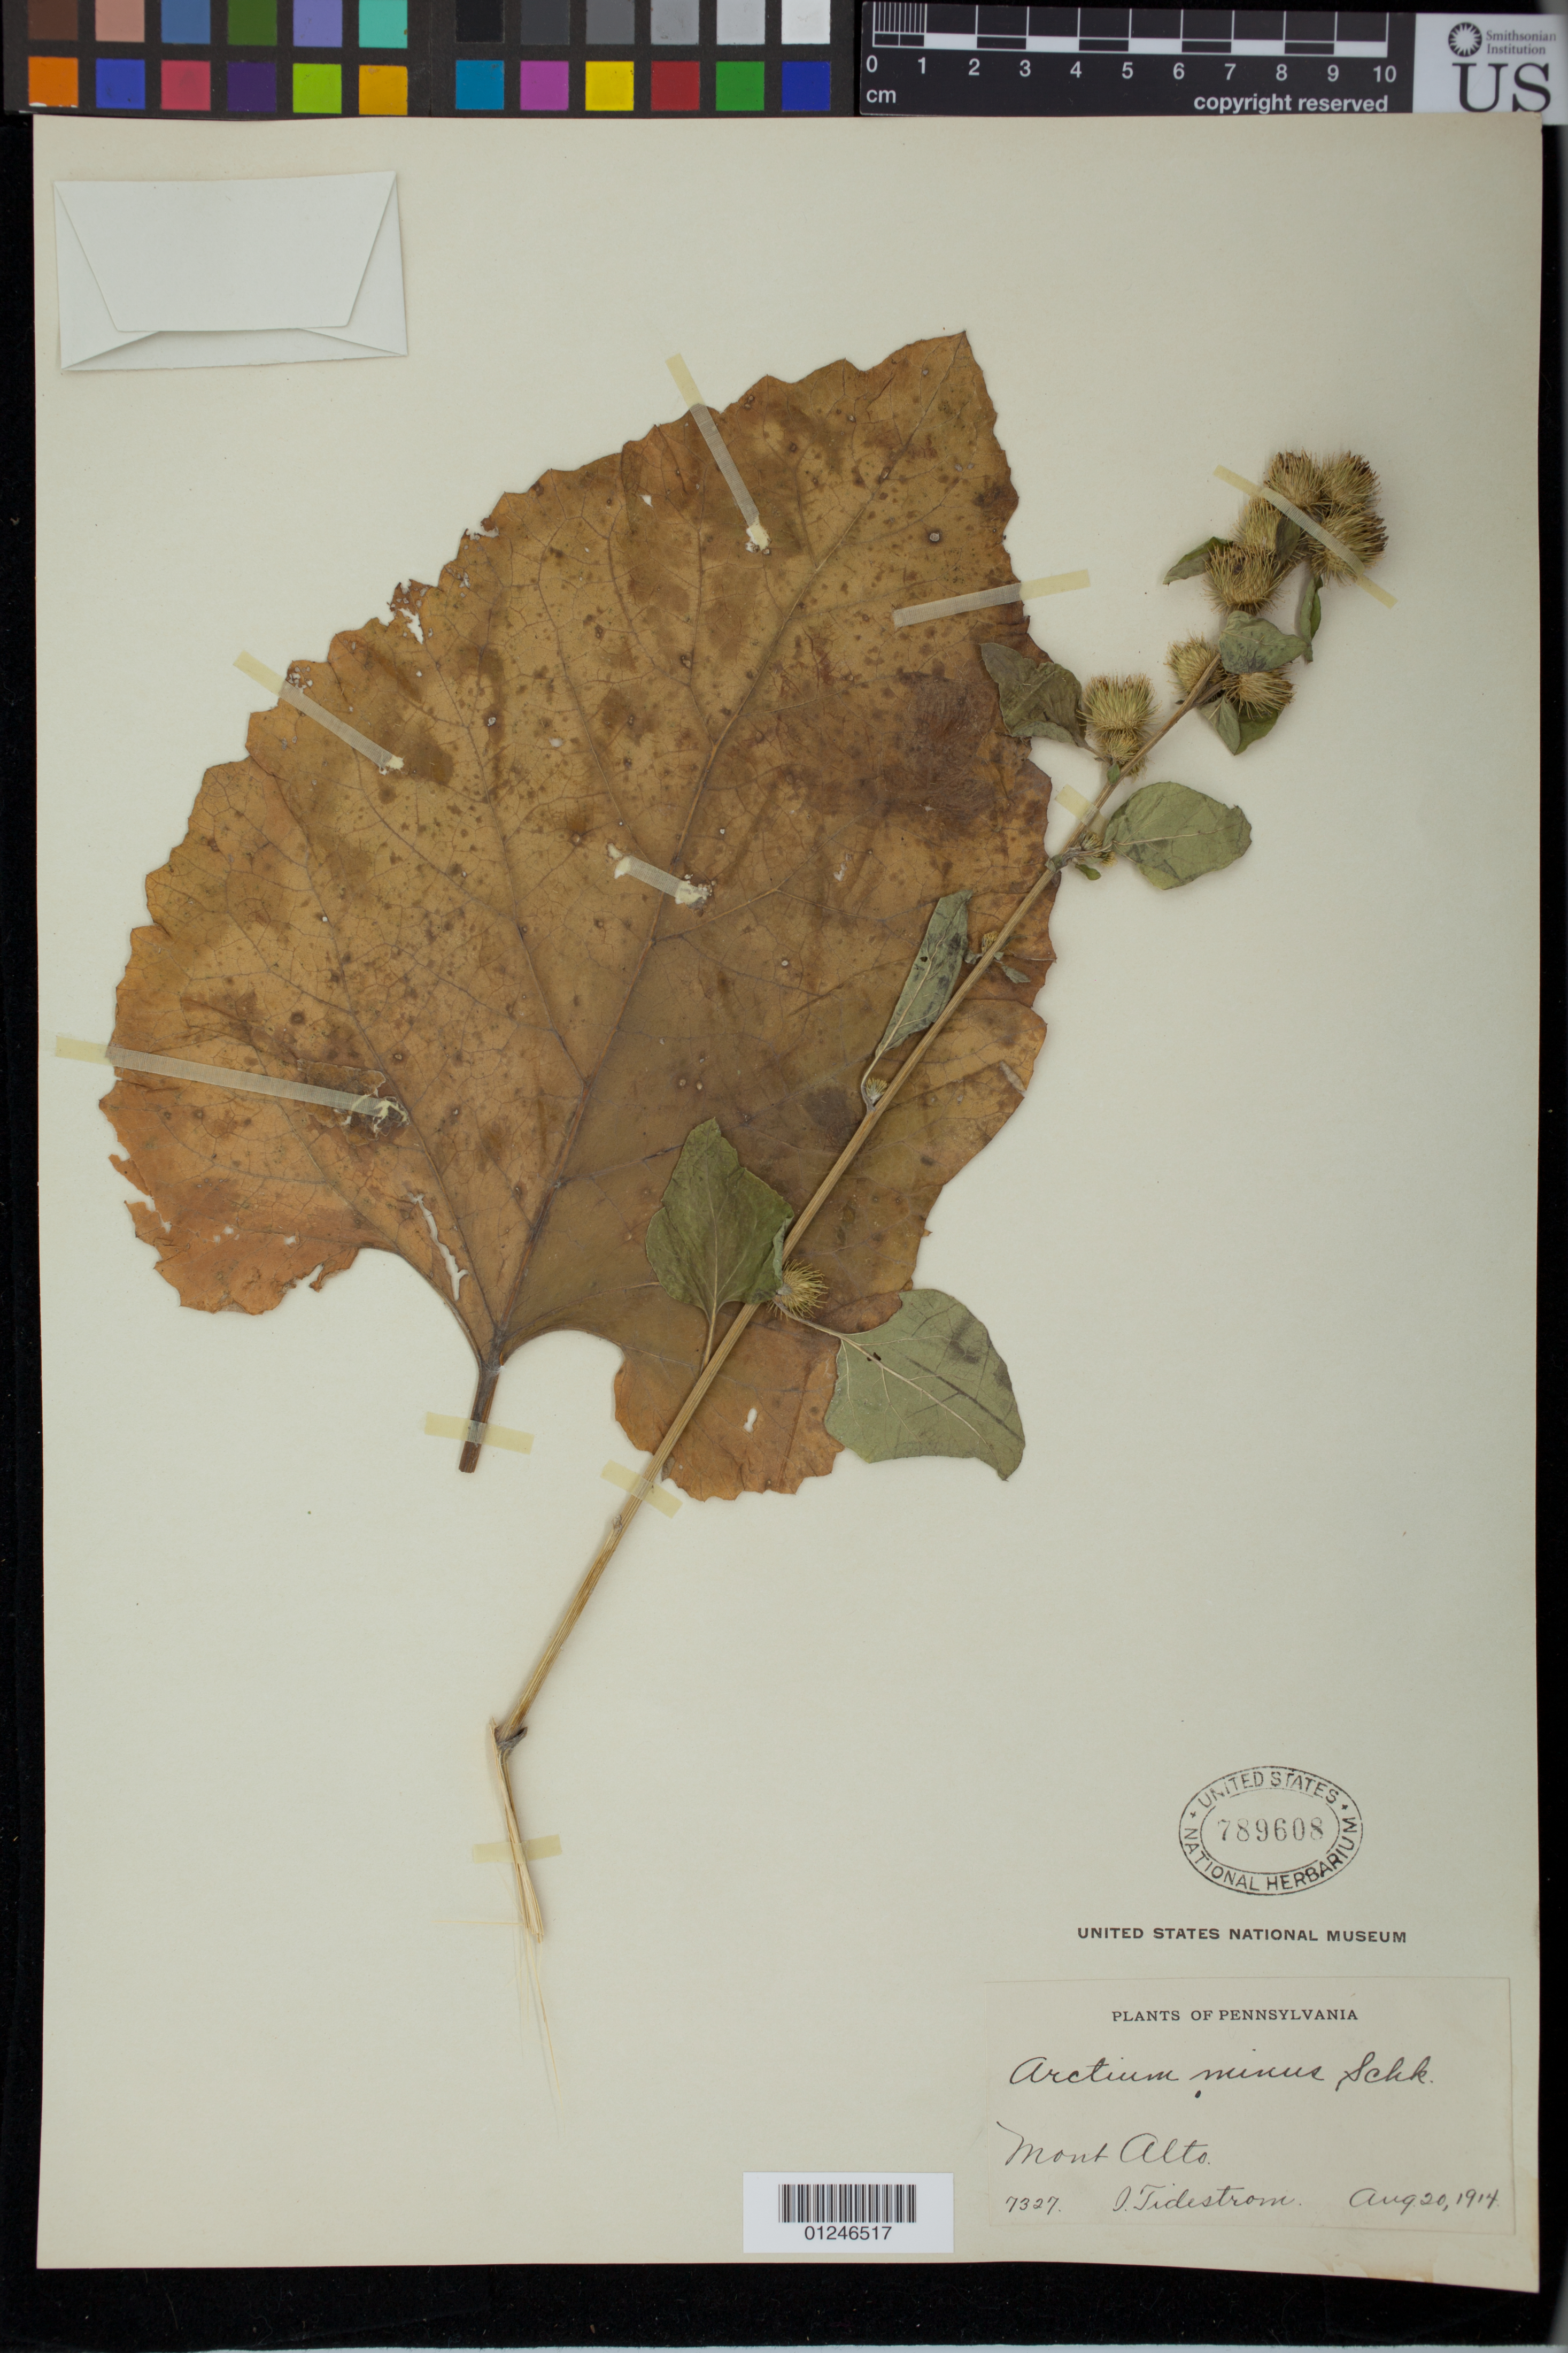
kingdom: Plantae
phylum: Tracheophyta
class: Magnoliopsida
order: Asterales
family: Asteraceae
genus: Arctium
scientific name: Arctium minus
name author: (Hill) Bernh.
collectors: J. Tidestrom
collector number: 7327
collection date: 1914-08-20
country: United States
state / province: Pennsylvania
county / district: Franklin County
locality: Mont Alto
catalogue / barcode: US 789608